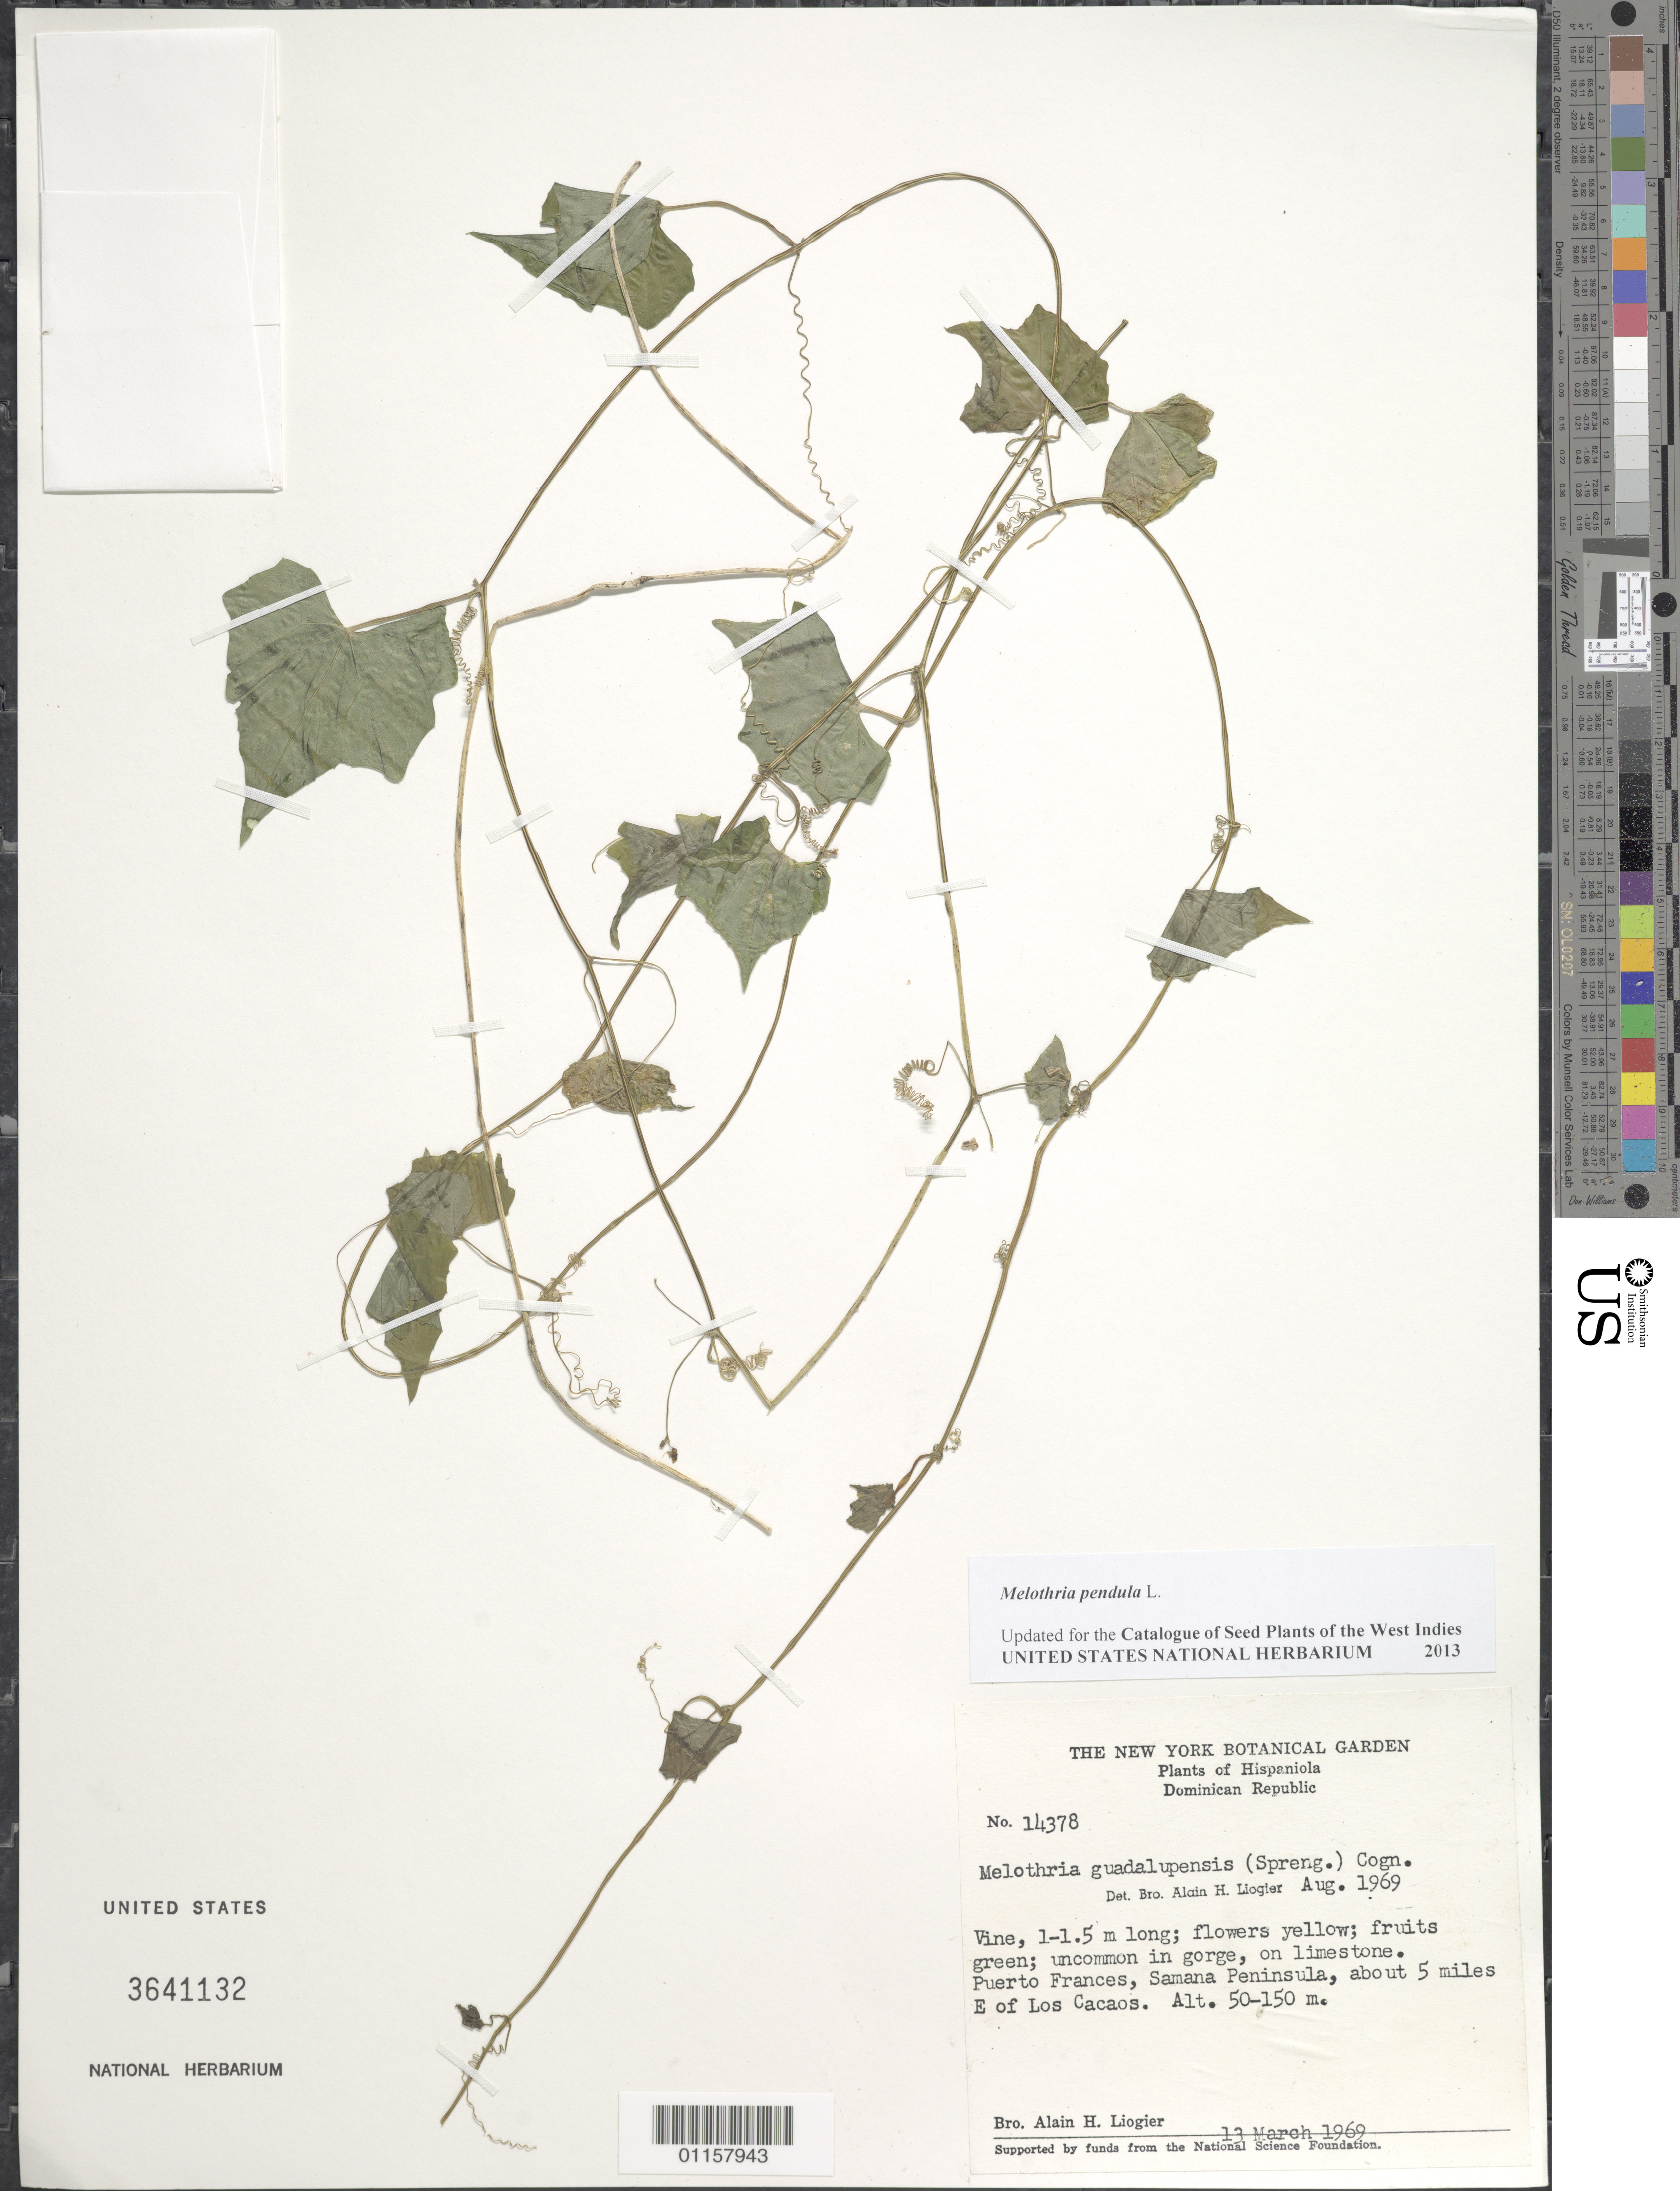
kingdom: Plantae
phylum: Tracheophyta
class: Magnoliopsida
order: Cucurbitales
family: Cucurbitaceae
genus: Melothria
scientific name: Melothria pendula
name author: L.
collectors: A. H. Liogier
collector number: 14378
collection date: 1969-03-13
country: Dominican Republic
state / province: Samaná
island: Hispaniola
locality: Samaná Peninsula, Puerto Frances, about 5 miles E of Los Cacaos.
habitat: Uncommon in gorge, on limestone.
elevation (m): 50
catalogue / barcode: US 3641132